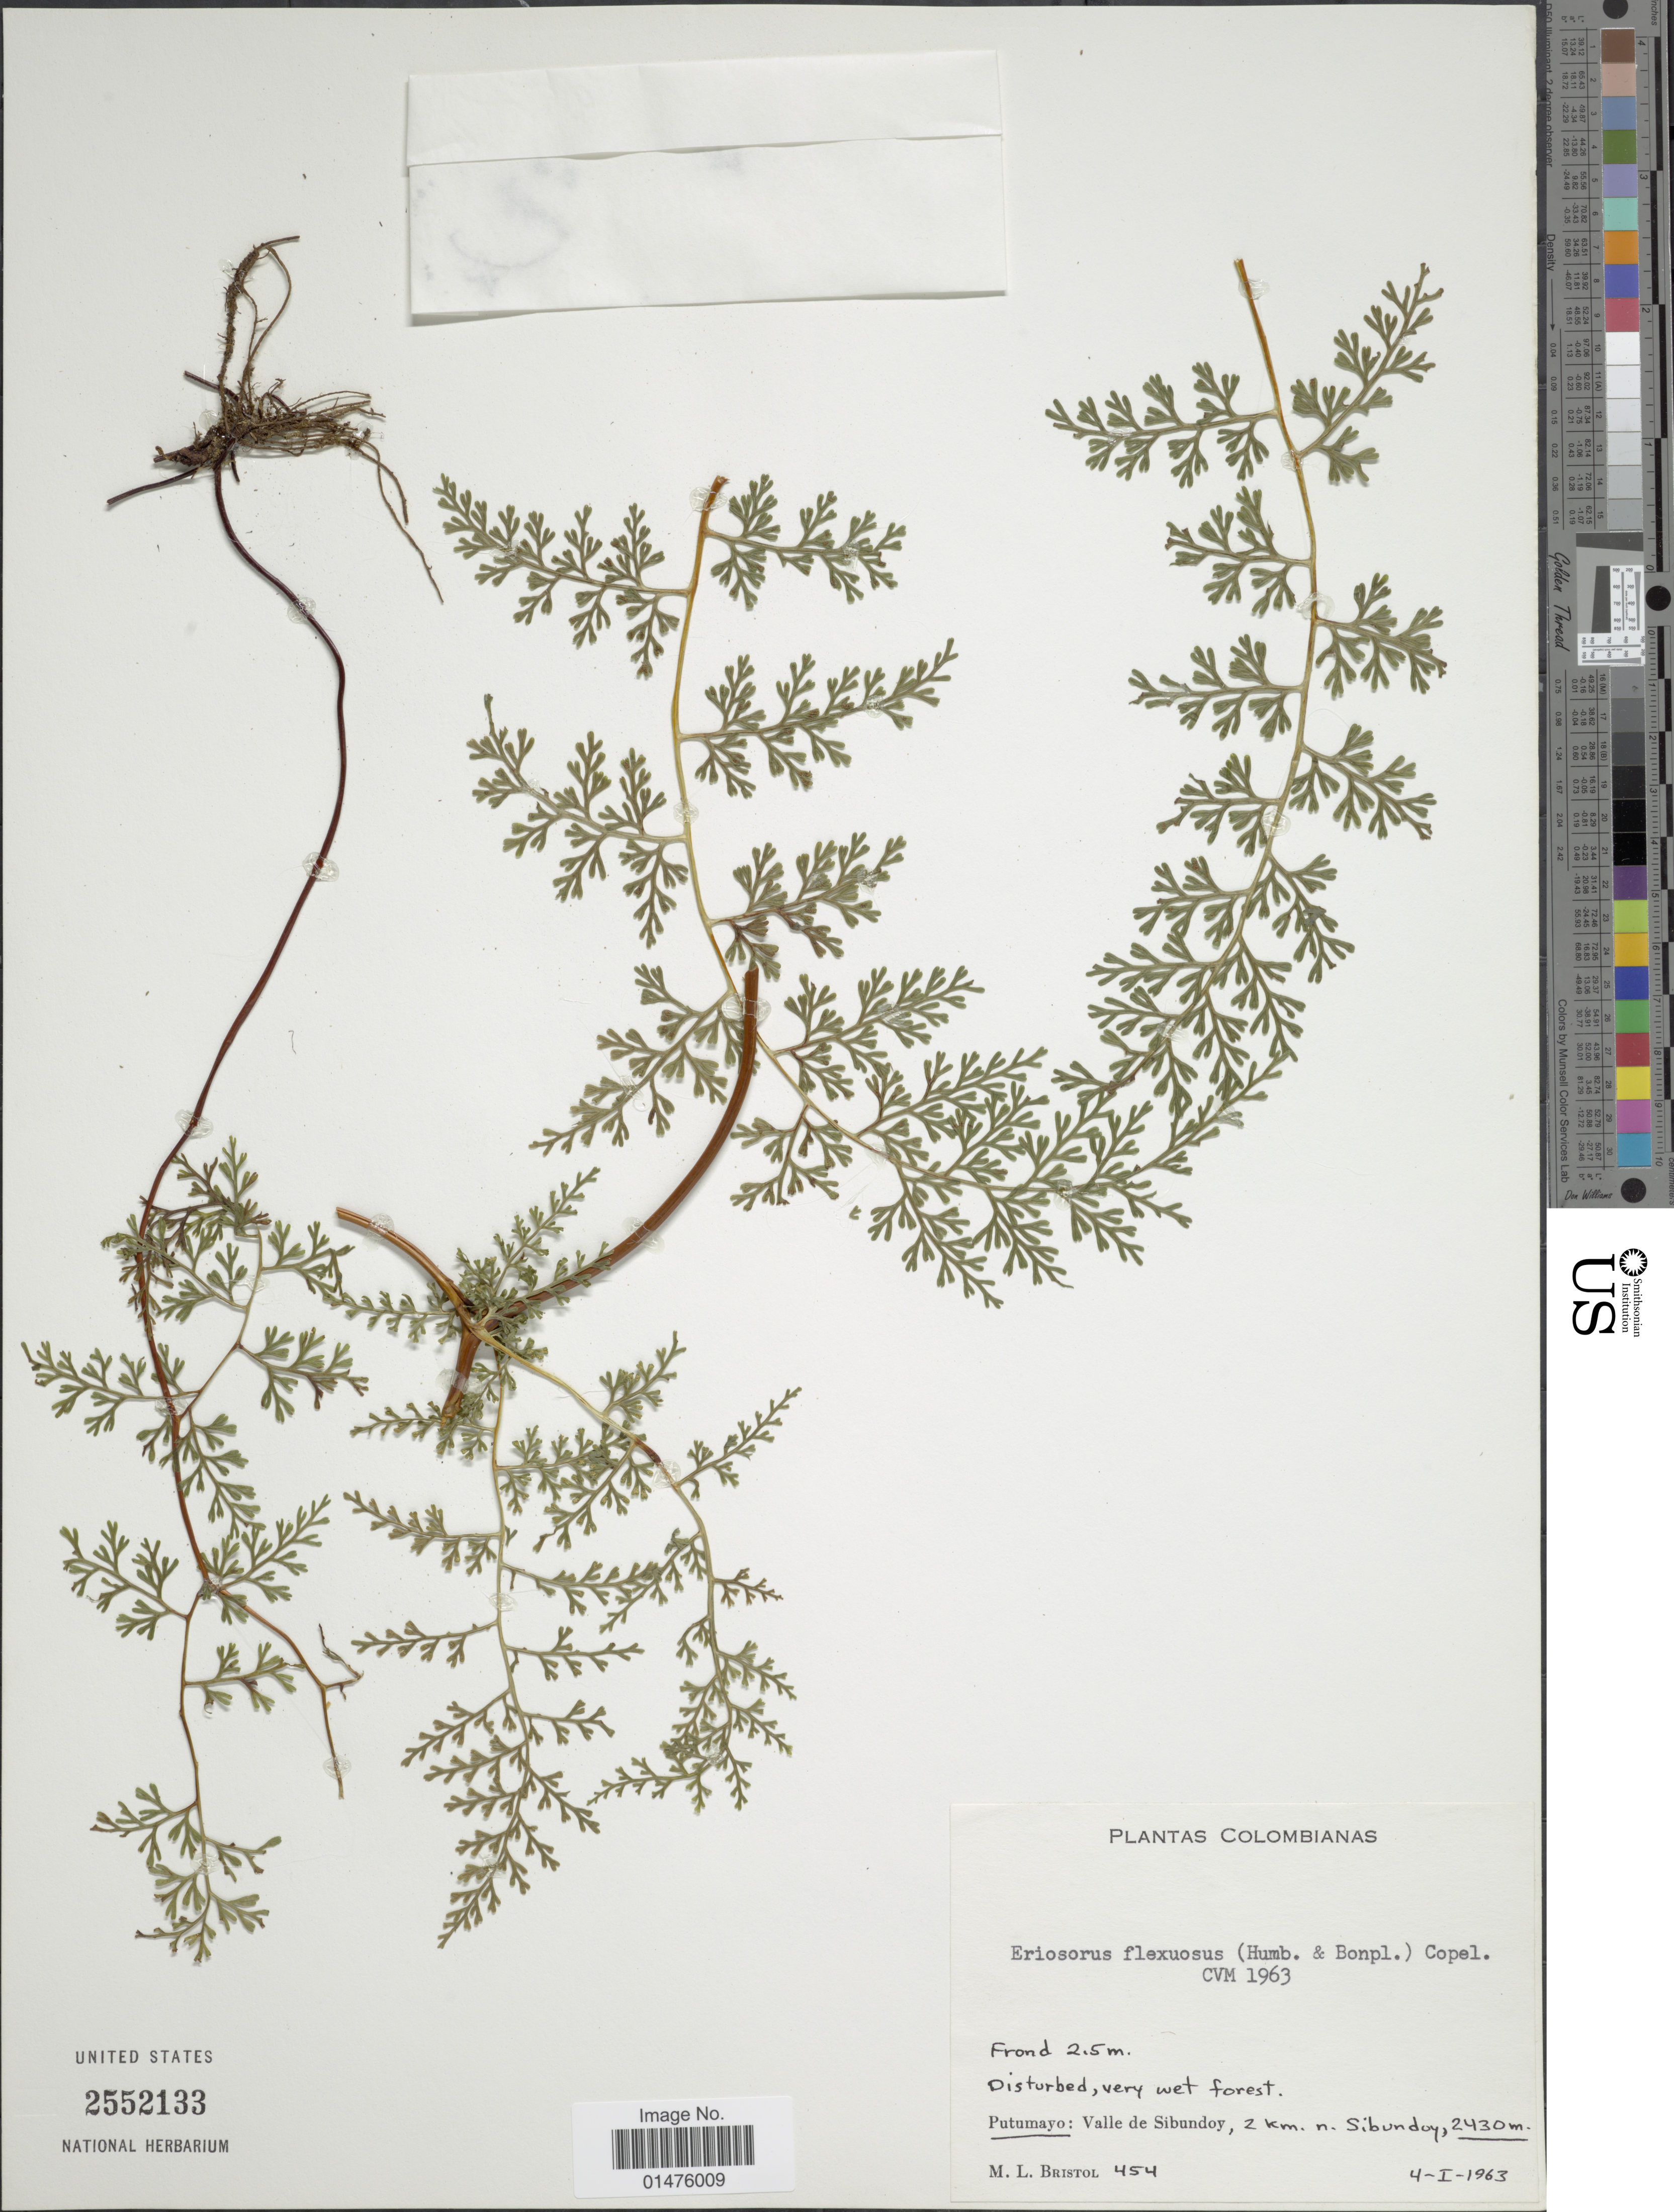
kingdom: Plantae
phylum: Tracheophyta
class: Polypodiopsida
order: Polypodiales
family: Pteridaceae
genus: Jamesonia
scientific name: Jamesonia flexuosa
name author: (Humb. & Bonpl.) Christenh.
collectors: M. L. Bristol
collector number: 454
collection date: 1963-01-04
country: Colombia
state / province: Putumayo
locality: Valle de Sibundoy, 2 km n Sibundoy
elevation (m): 2430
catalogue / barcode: US 2552133